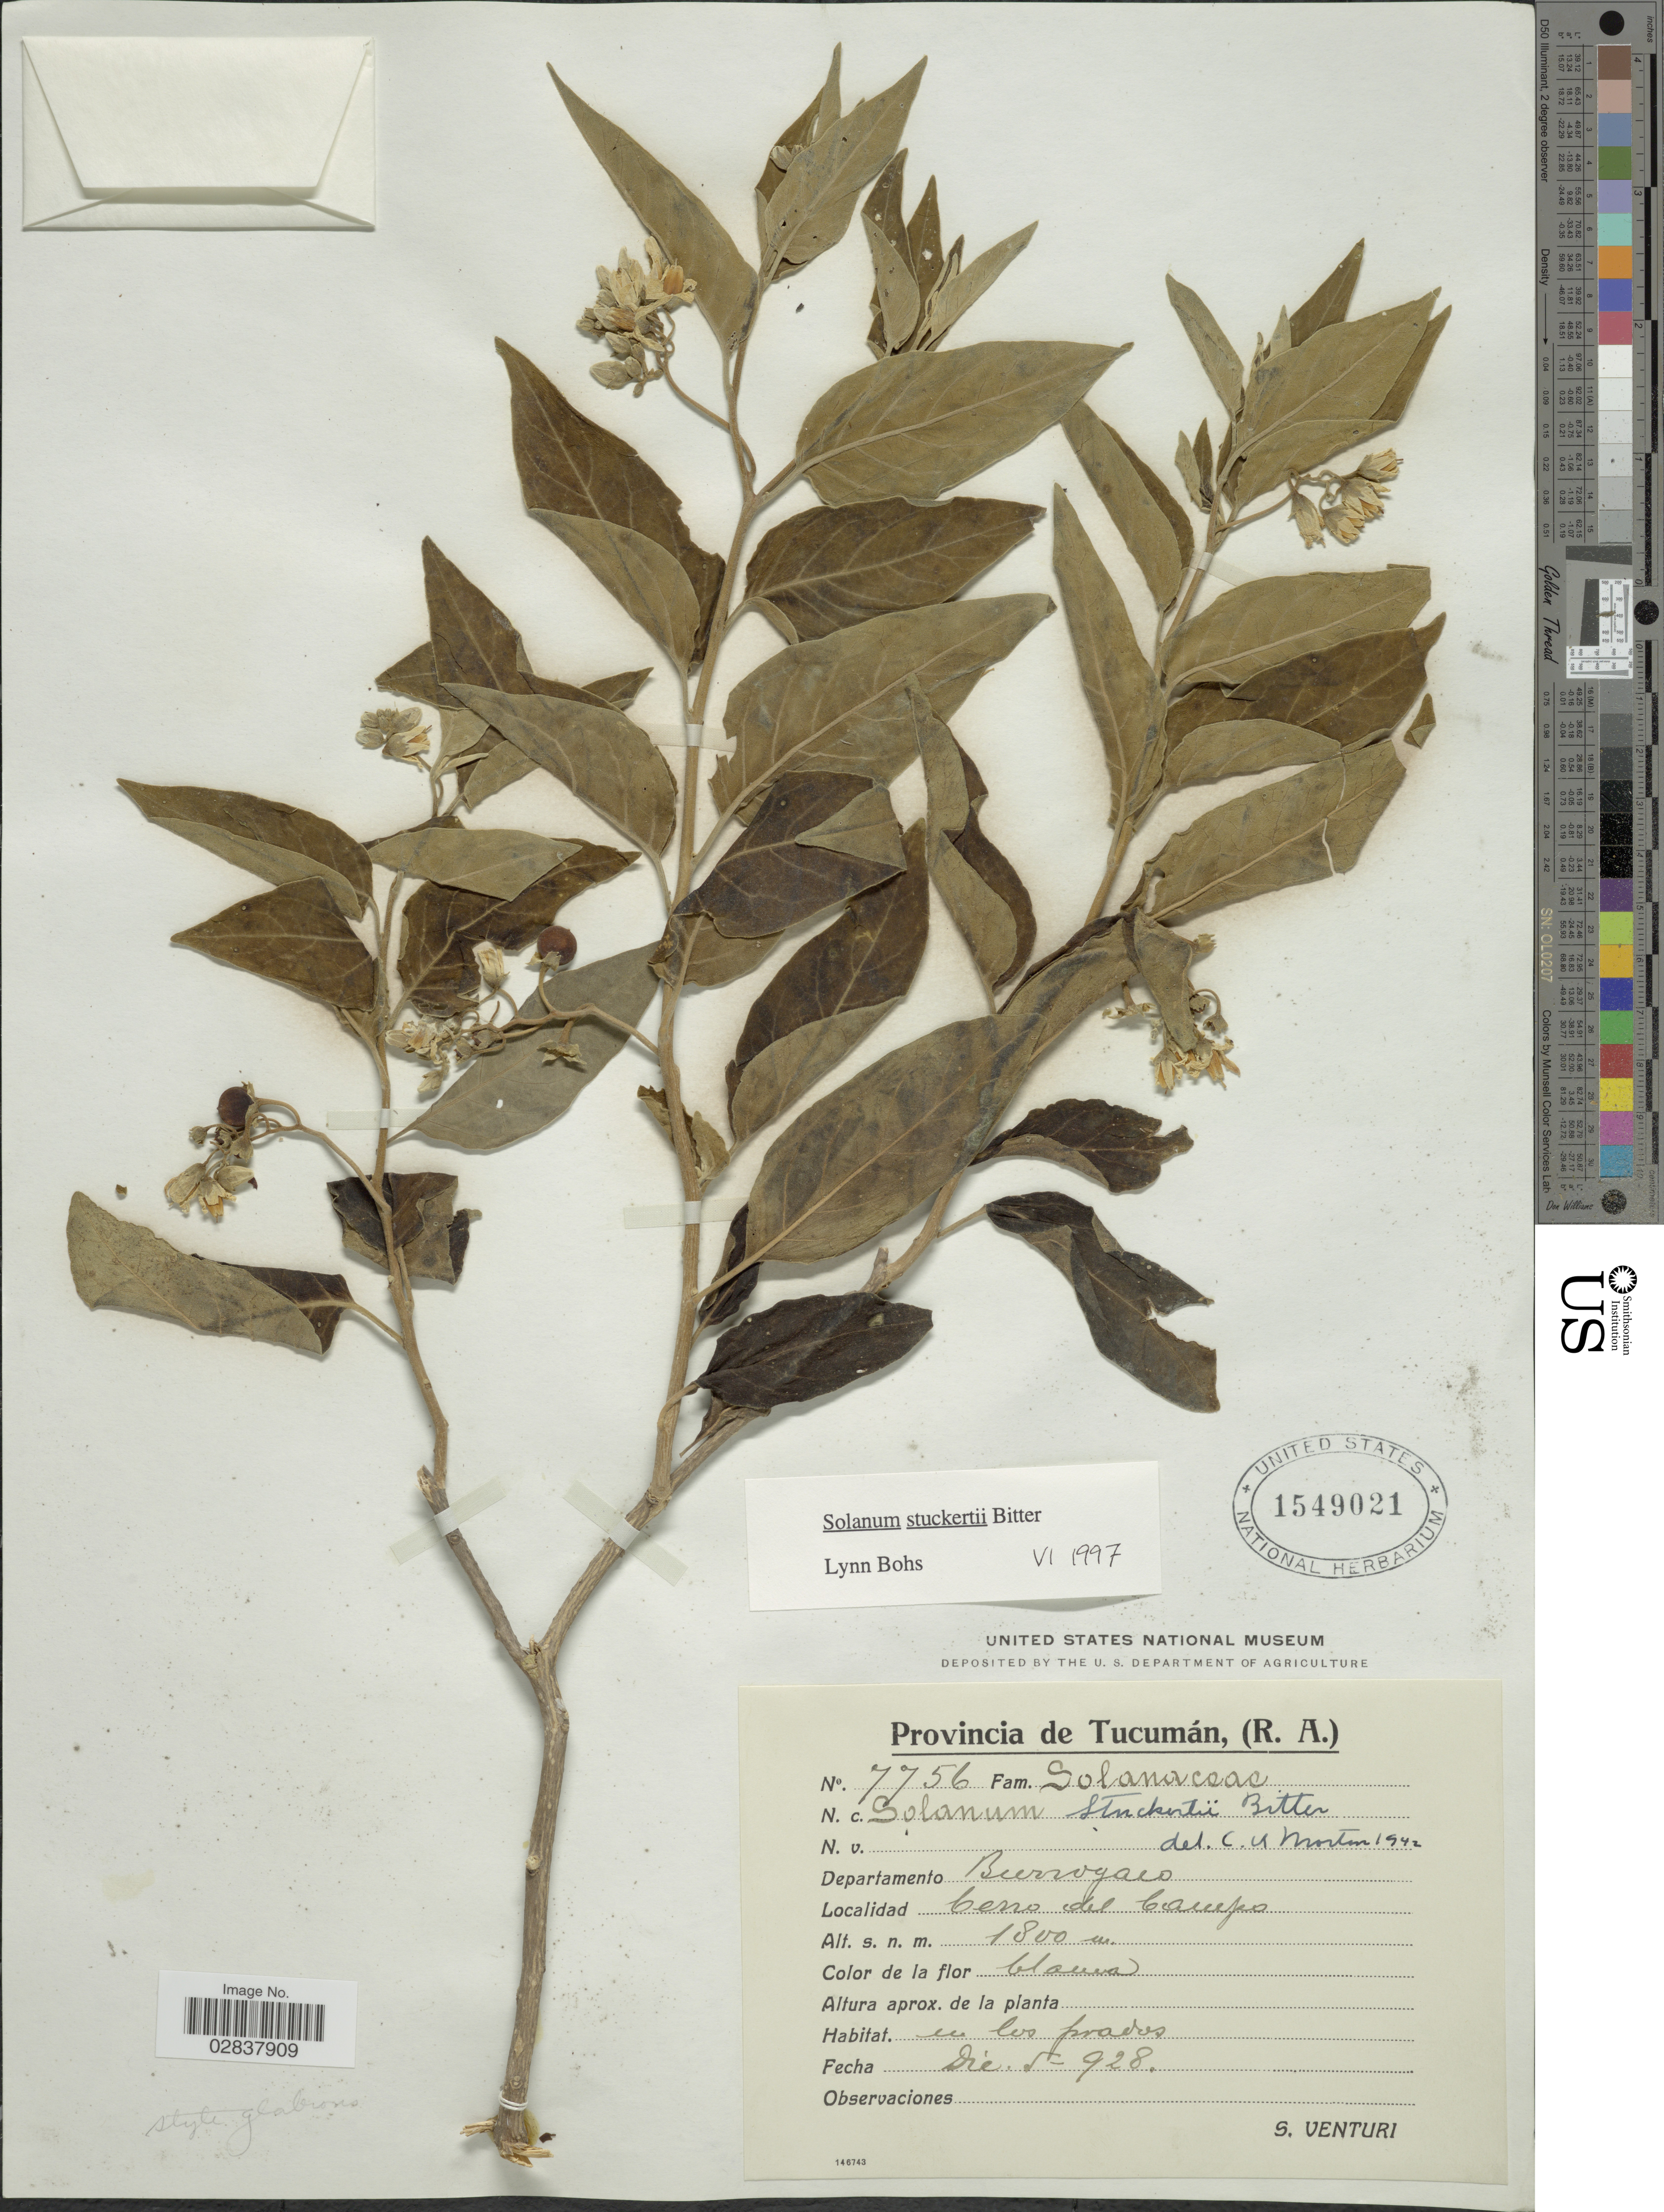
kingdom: Plantae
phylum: Tracheophyta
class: Magnoliopsida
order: Solanales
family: Solanaceae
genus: Solanum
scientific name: Solanum stuckertii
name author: Bitter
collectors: S. Venturi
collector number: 7756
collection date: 1928-12-05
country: Argentina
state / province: Tucuman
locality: (R.A.) Departamento Burrogaco, Cerro del Campo.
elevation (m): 1800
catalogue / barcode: US 1549021